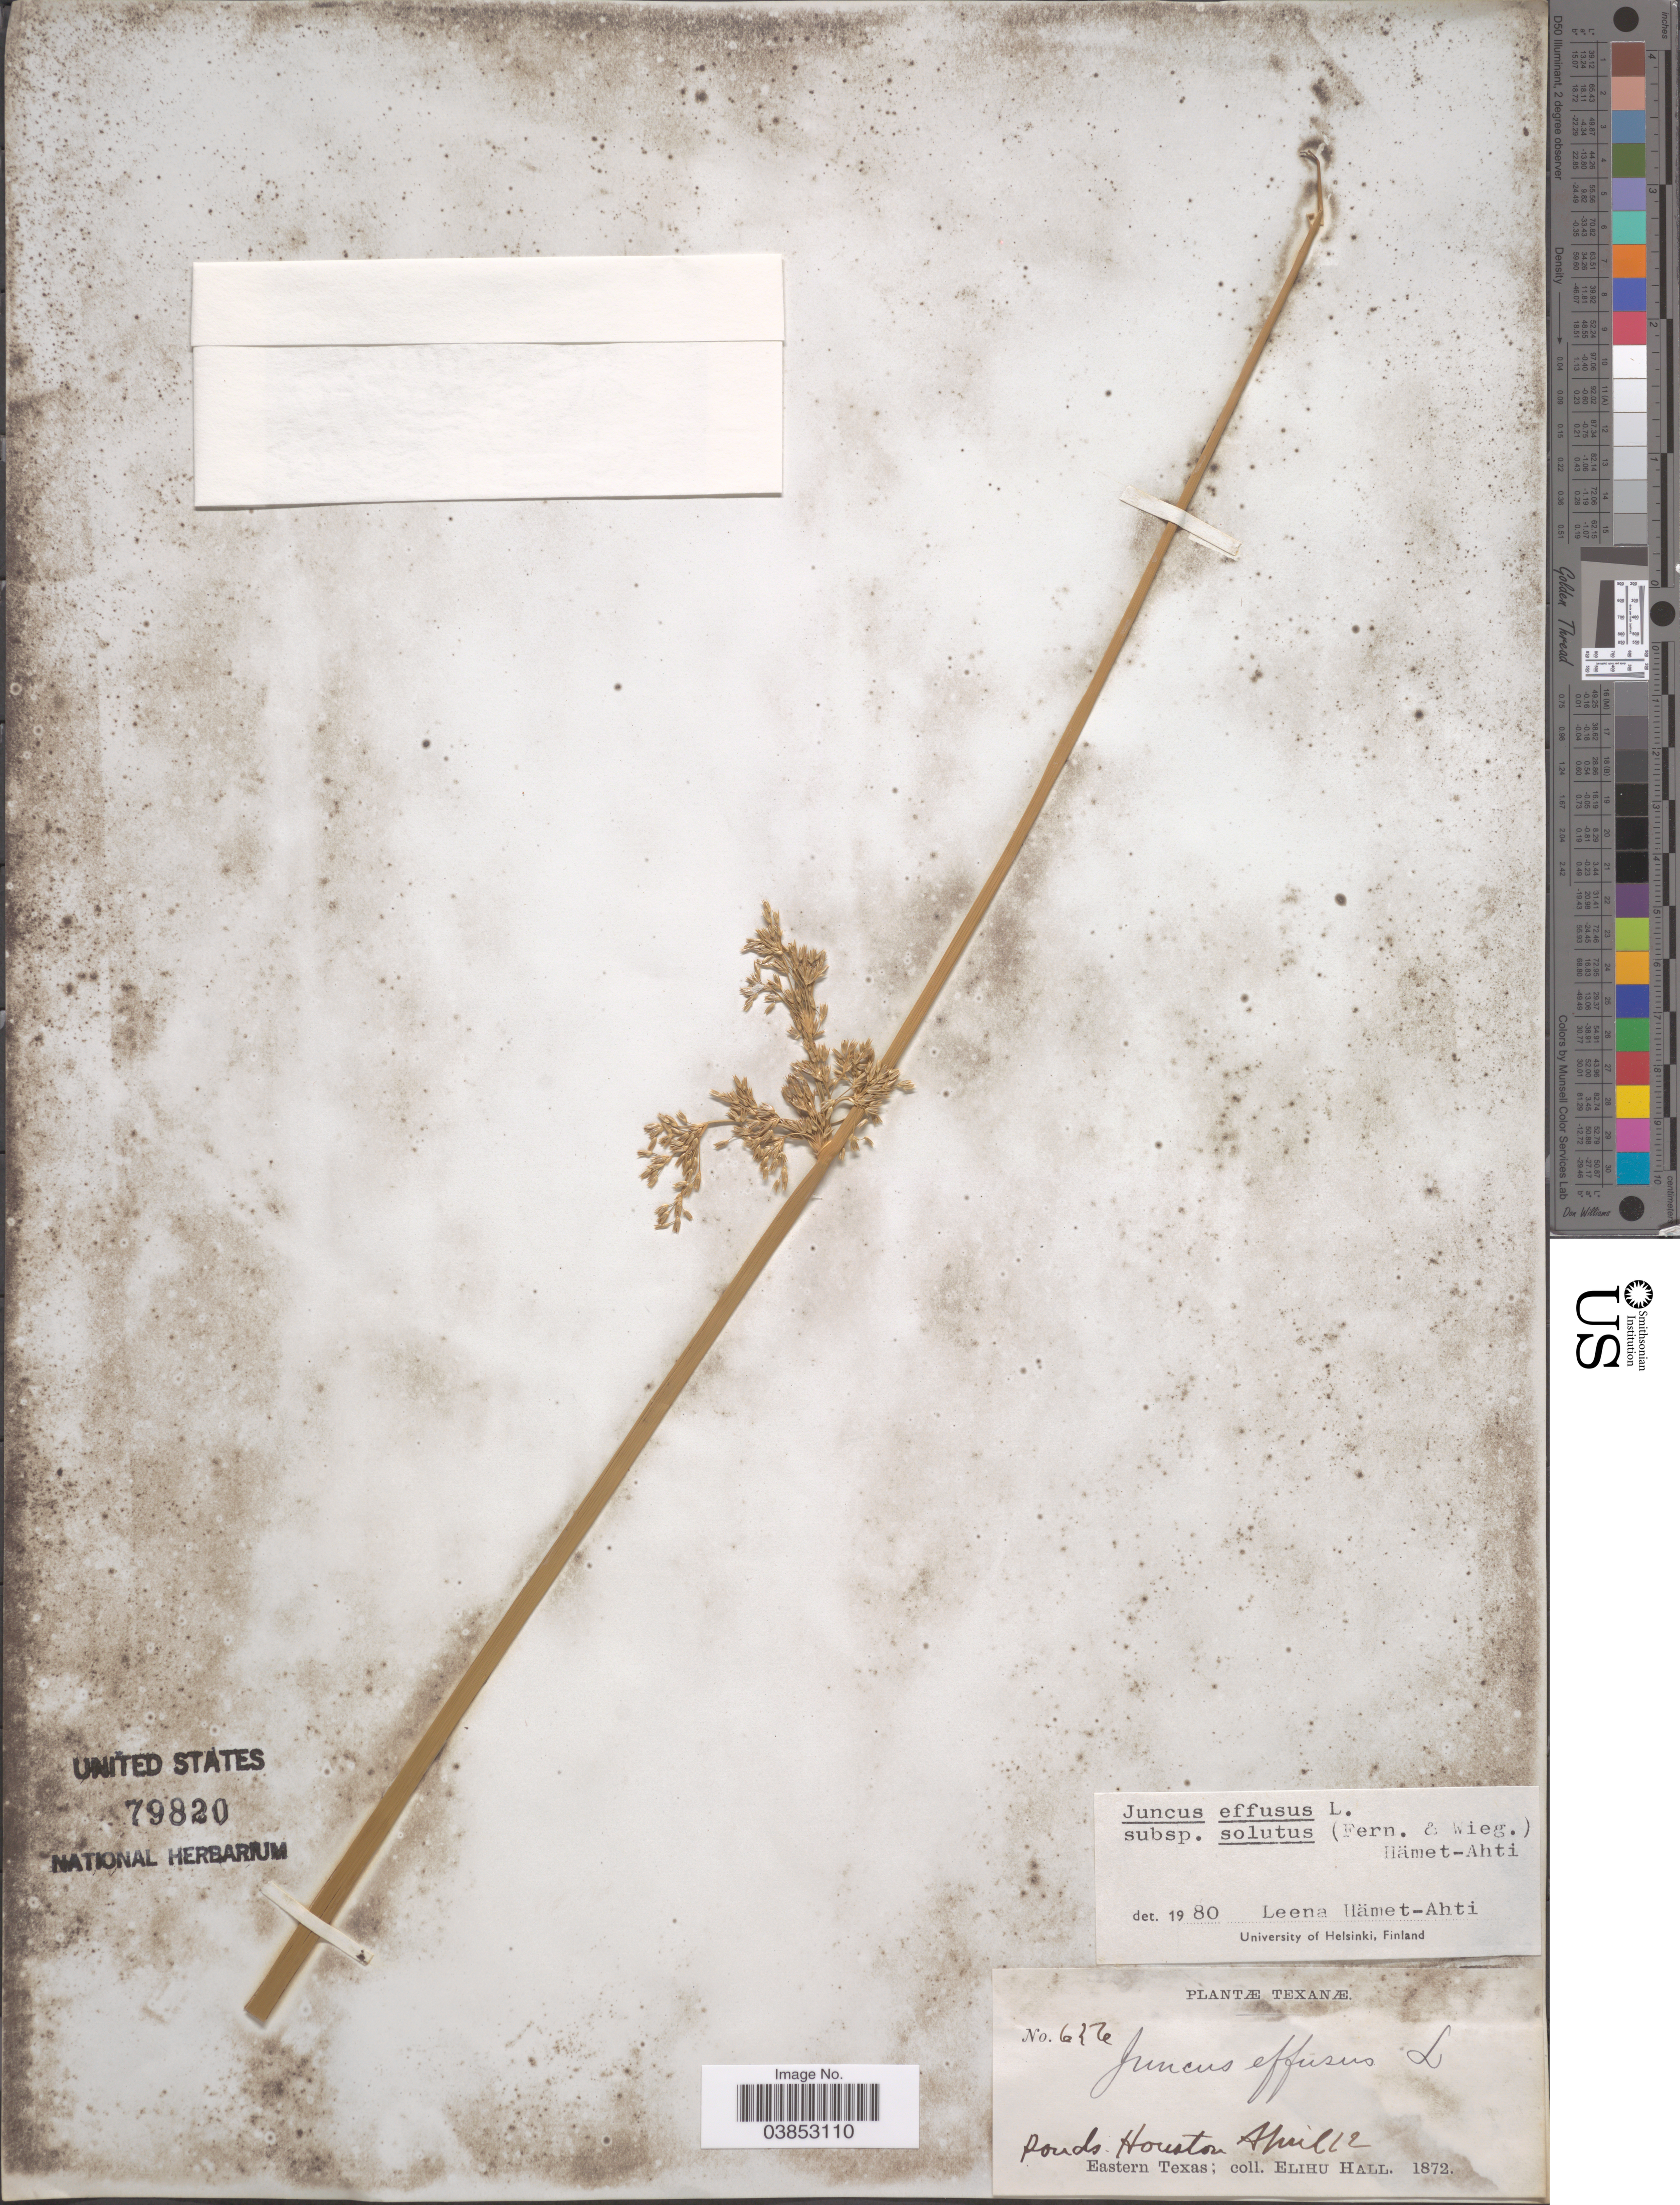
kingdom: Plantae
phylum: Tracheophyta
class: Liliopsida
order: Poales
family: Juncaceae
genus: Juncus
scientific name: Juncus effusus var. solutus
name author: Fernald & Wiegand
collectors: E. Hall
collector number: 626*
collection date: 1872-04-12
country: United States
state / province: Texas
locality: Ponds. Houston. Eastern Texas.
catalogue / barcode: US 79820